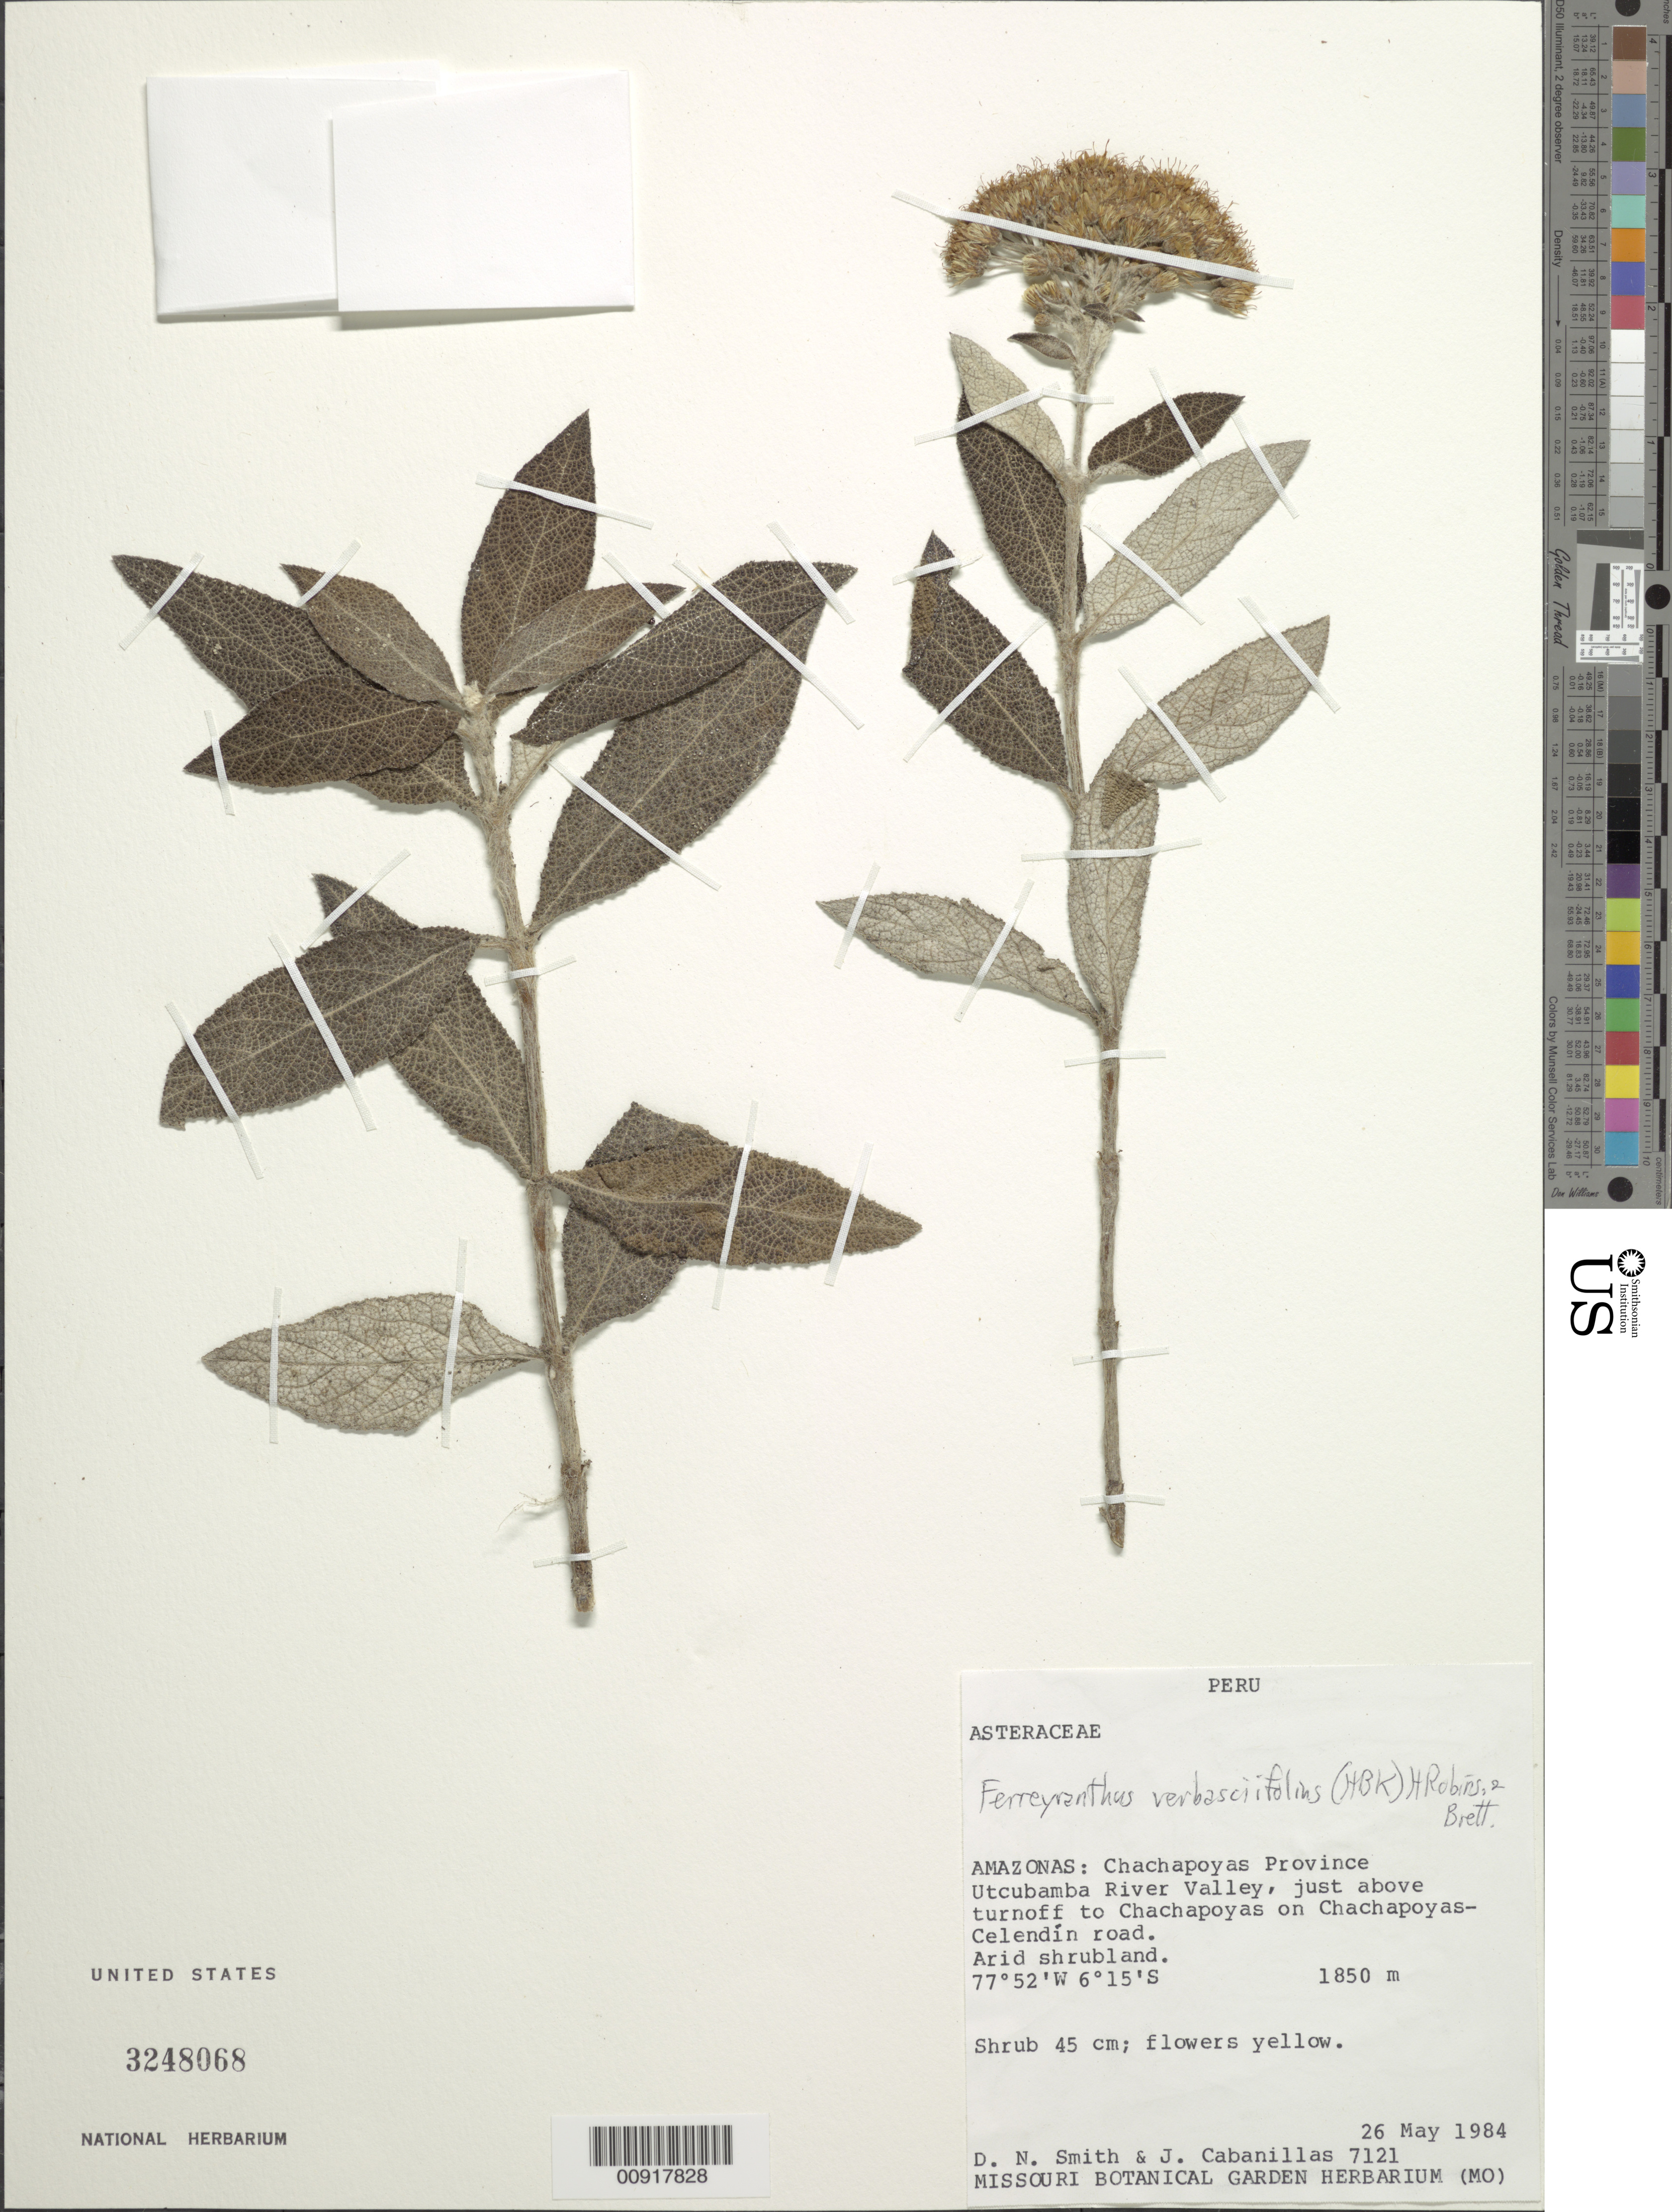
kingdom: Plantae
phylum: Tracheophyta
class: Magnoliopsida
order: Asterales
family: Asteraceae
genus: Ferreyranthus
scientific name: Ferreyranthus verbascifolius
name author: (Kunth) H. Rob. & Brettell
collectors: D. Smith & J. Cabanillas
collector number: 7121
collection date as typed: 26 May 1984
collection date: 1984-05-26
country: Peru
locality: Amazonas: Prov. Chachapoyas, Utcubamba River valley, just above turnoff to Chachapoyas on Chachapoyas-Celedín road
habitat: Arid shrubland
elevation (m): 1850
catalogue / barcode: US 3248068